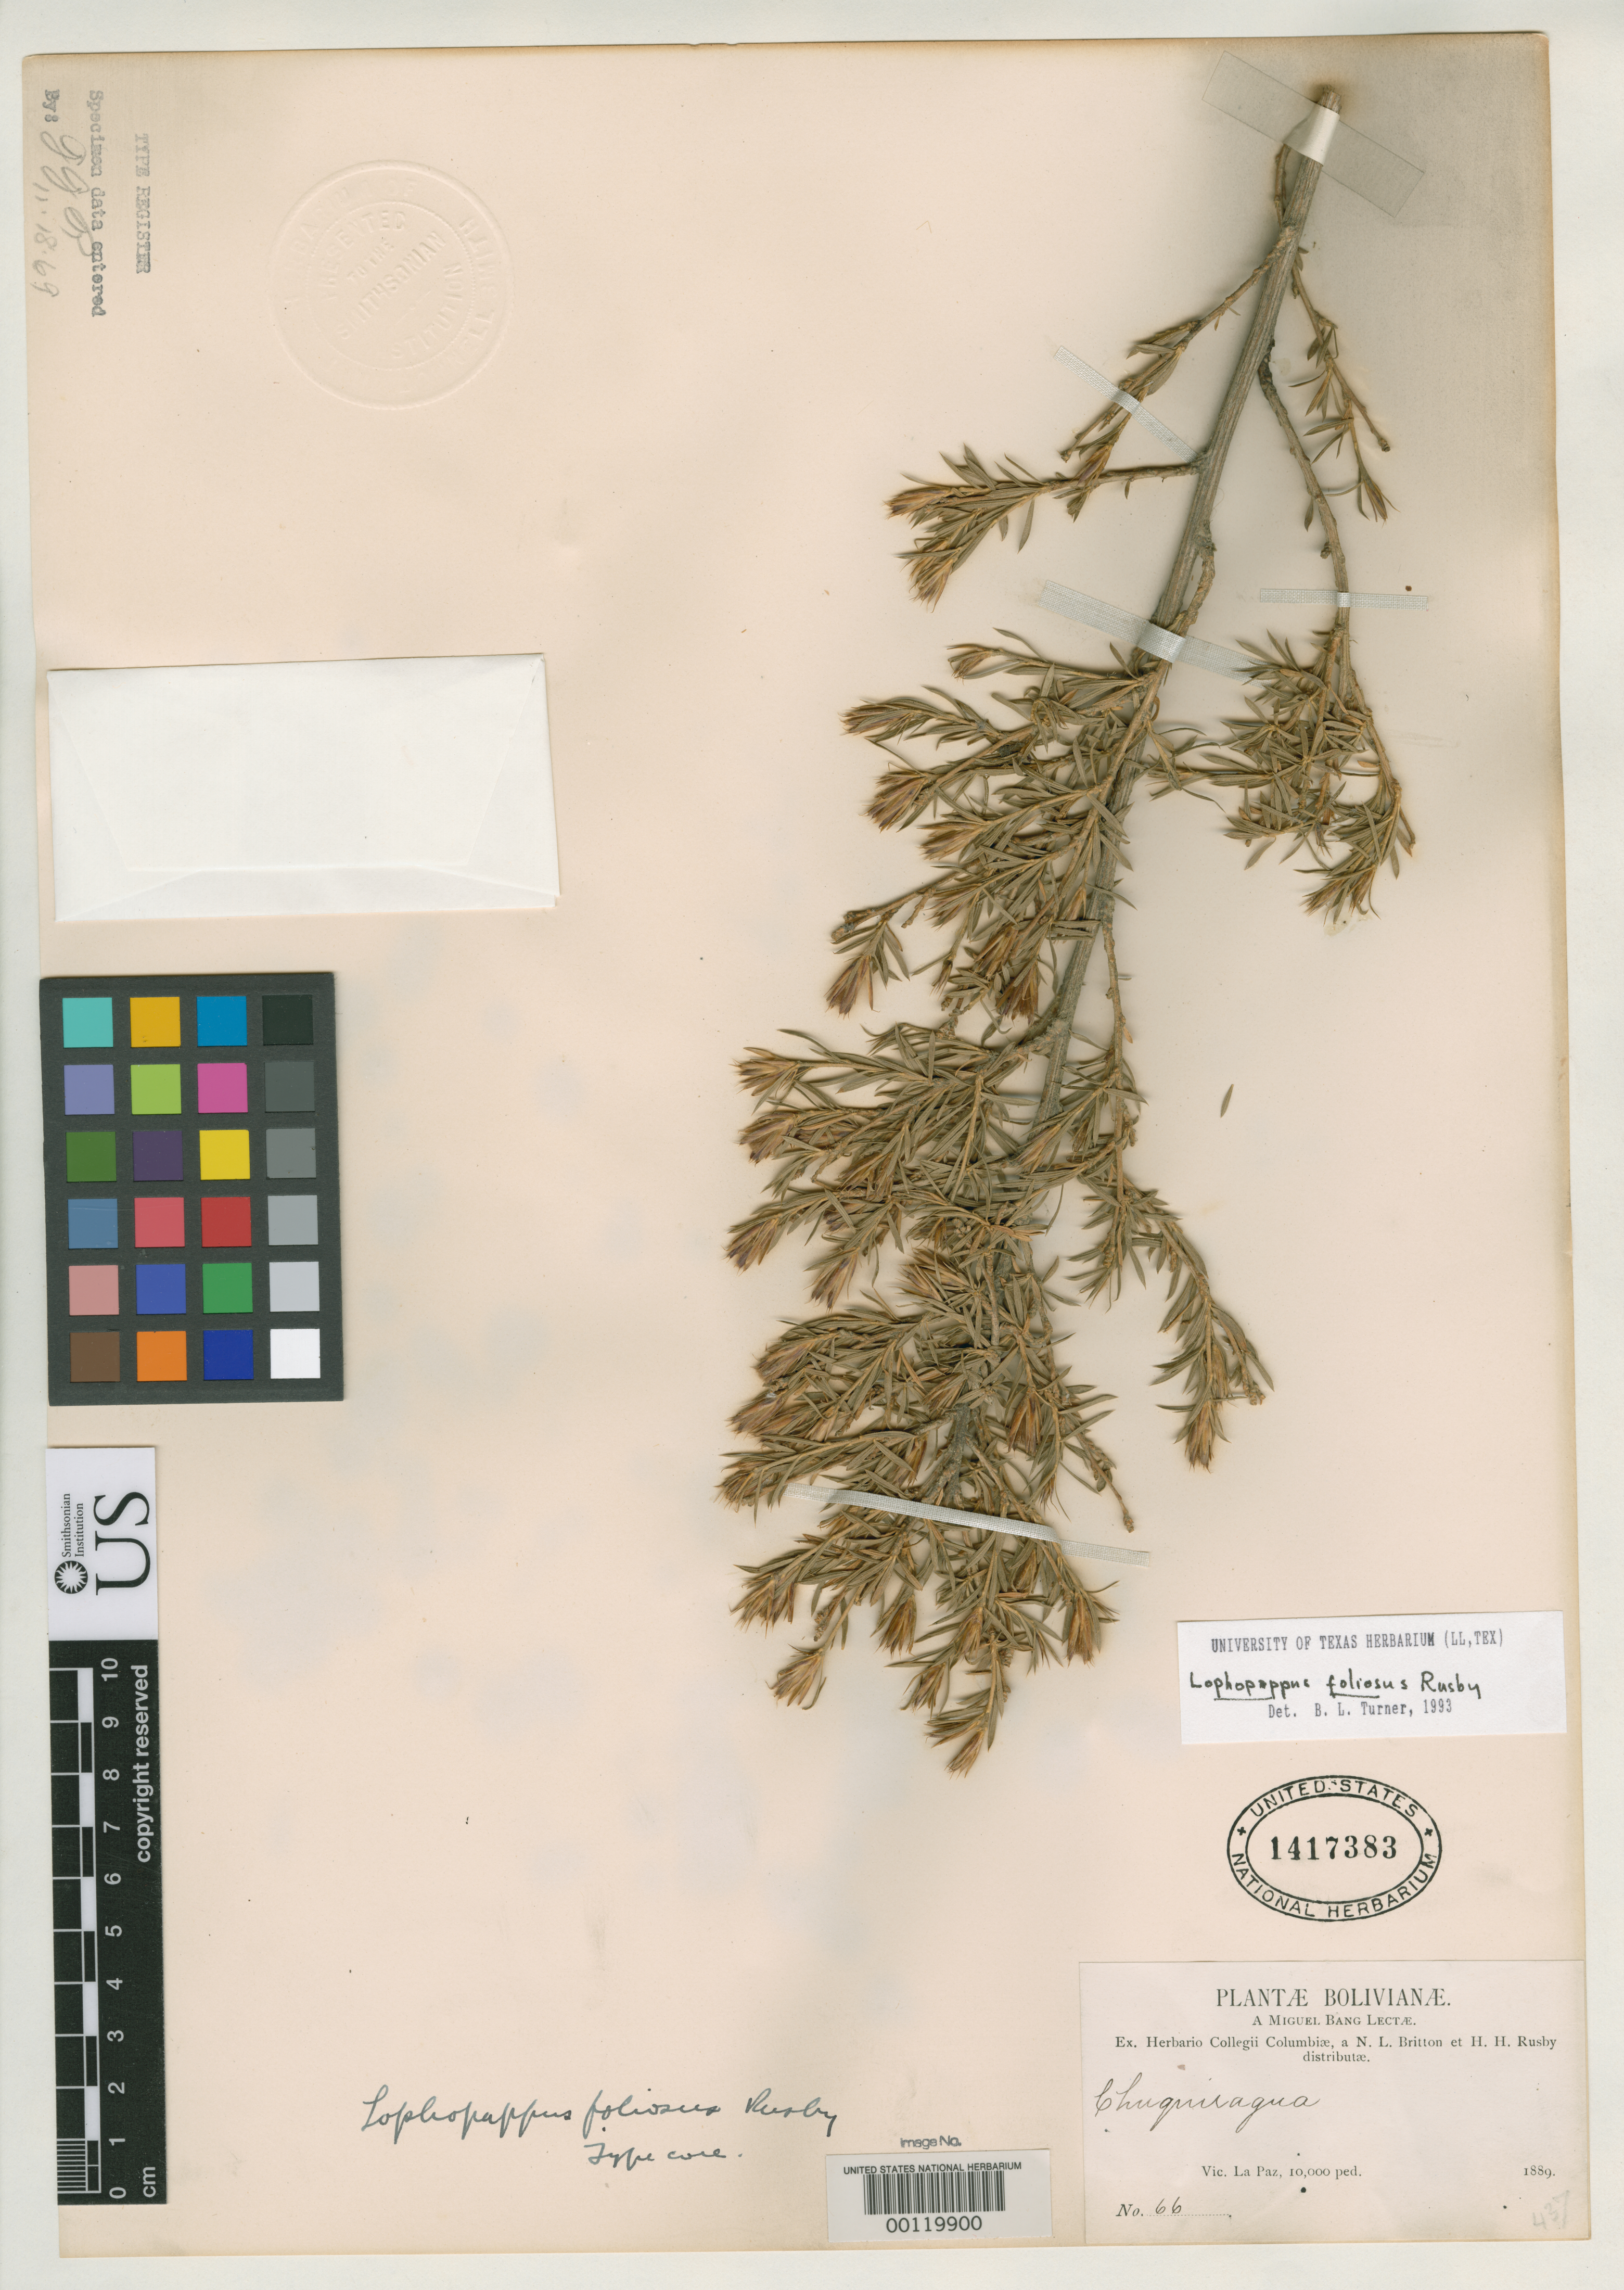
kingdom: Plantae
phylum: Tracheophyta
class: Magnoliopsida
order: Asterales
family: Asteraceae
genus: Lophopappus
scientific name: Lophopappus foliosus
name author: Rusby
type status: Isosyntype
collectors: M. Bang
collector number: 66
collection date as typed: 1889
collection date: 1889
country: Bolivia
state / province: La Paz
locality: Vicinity of La Paz.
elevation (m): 3048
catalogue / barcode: US 1417383